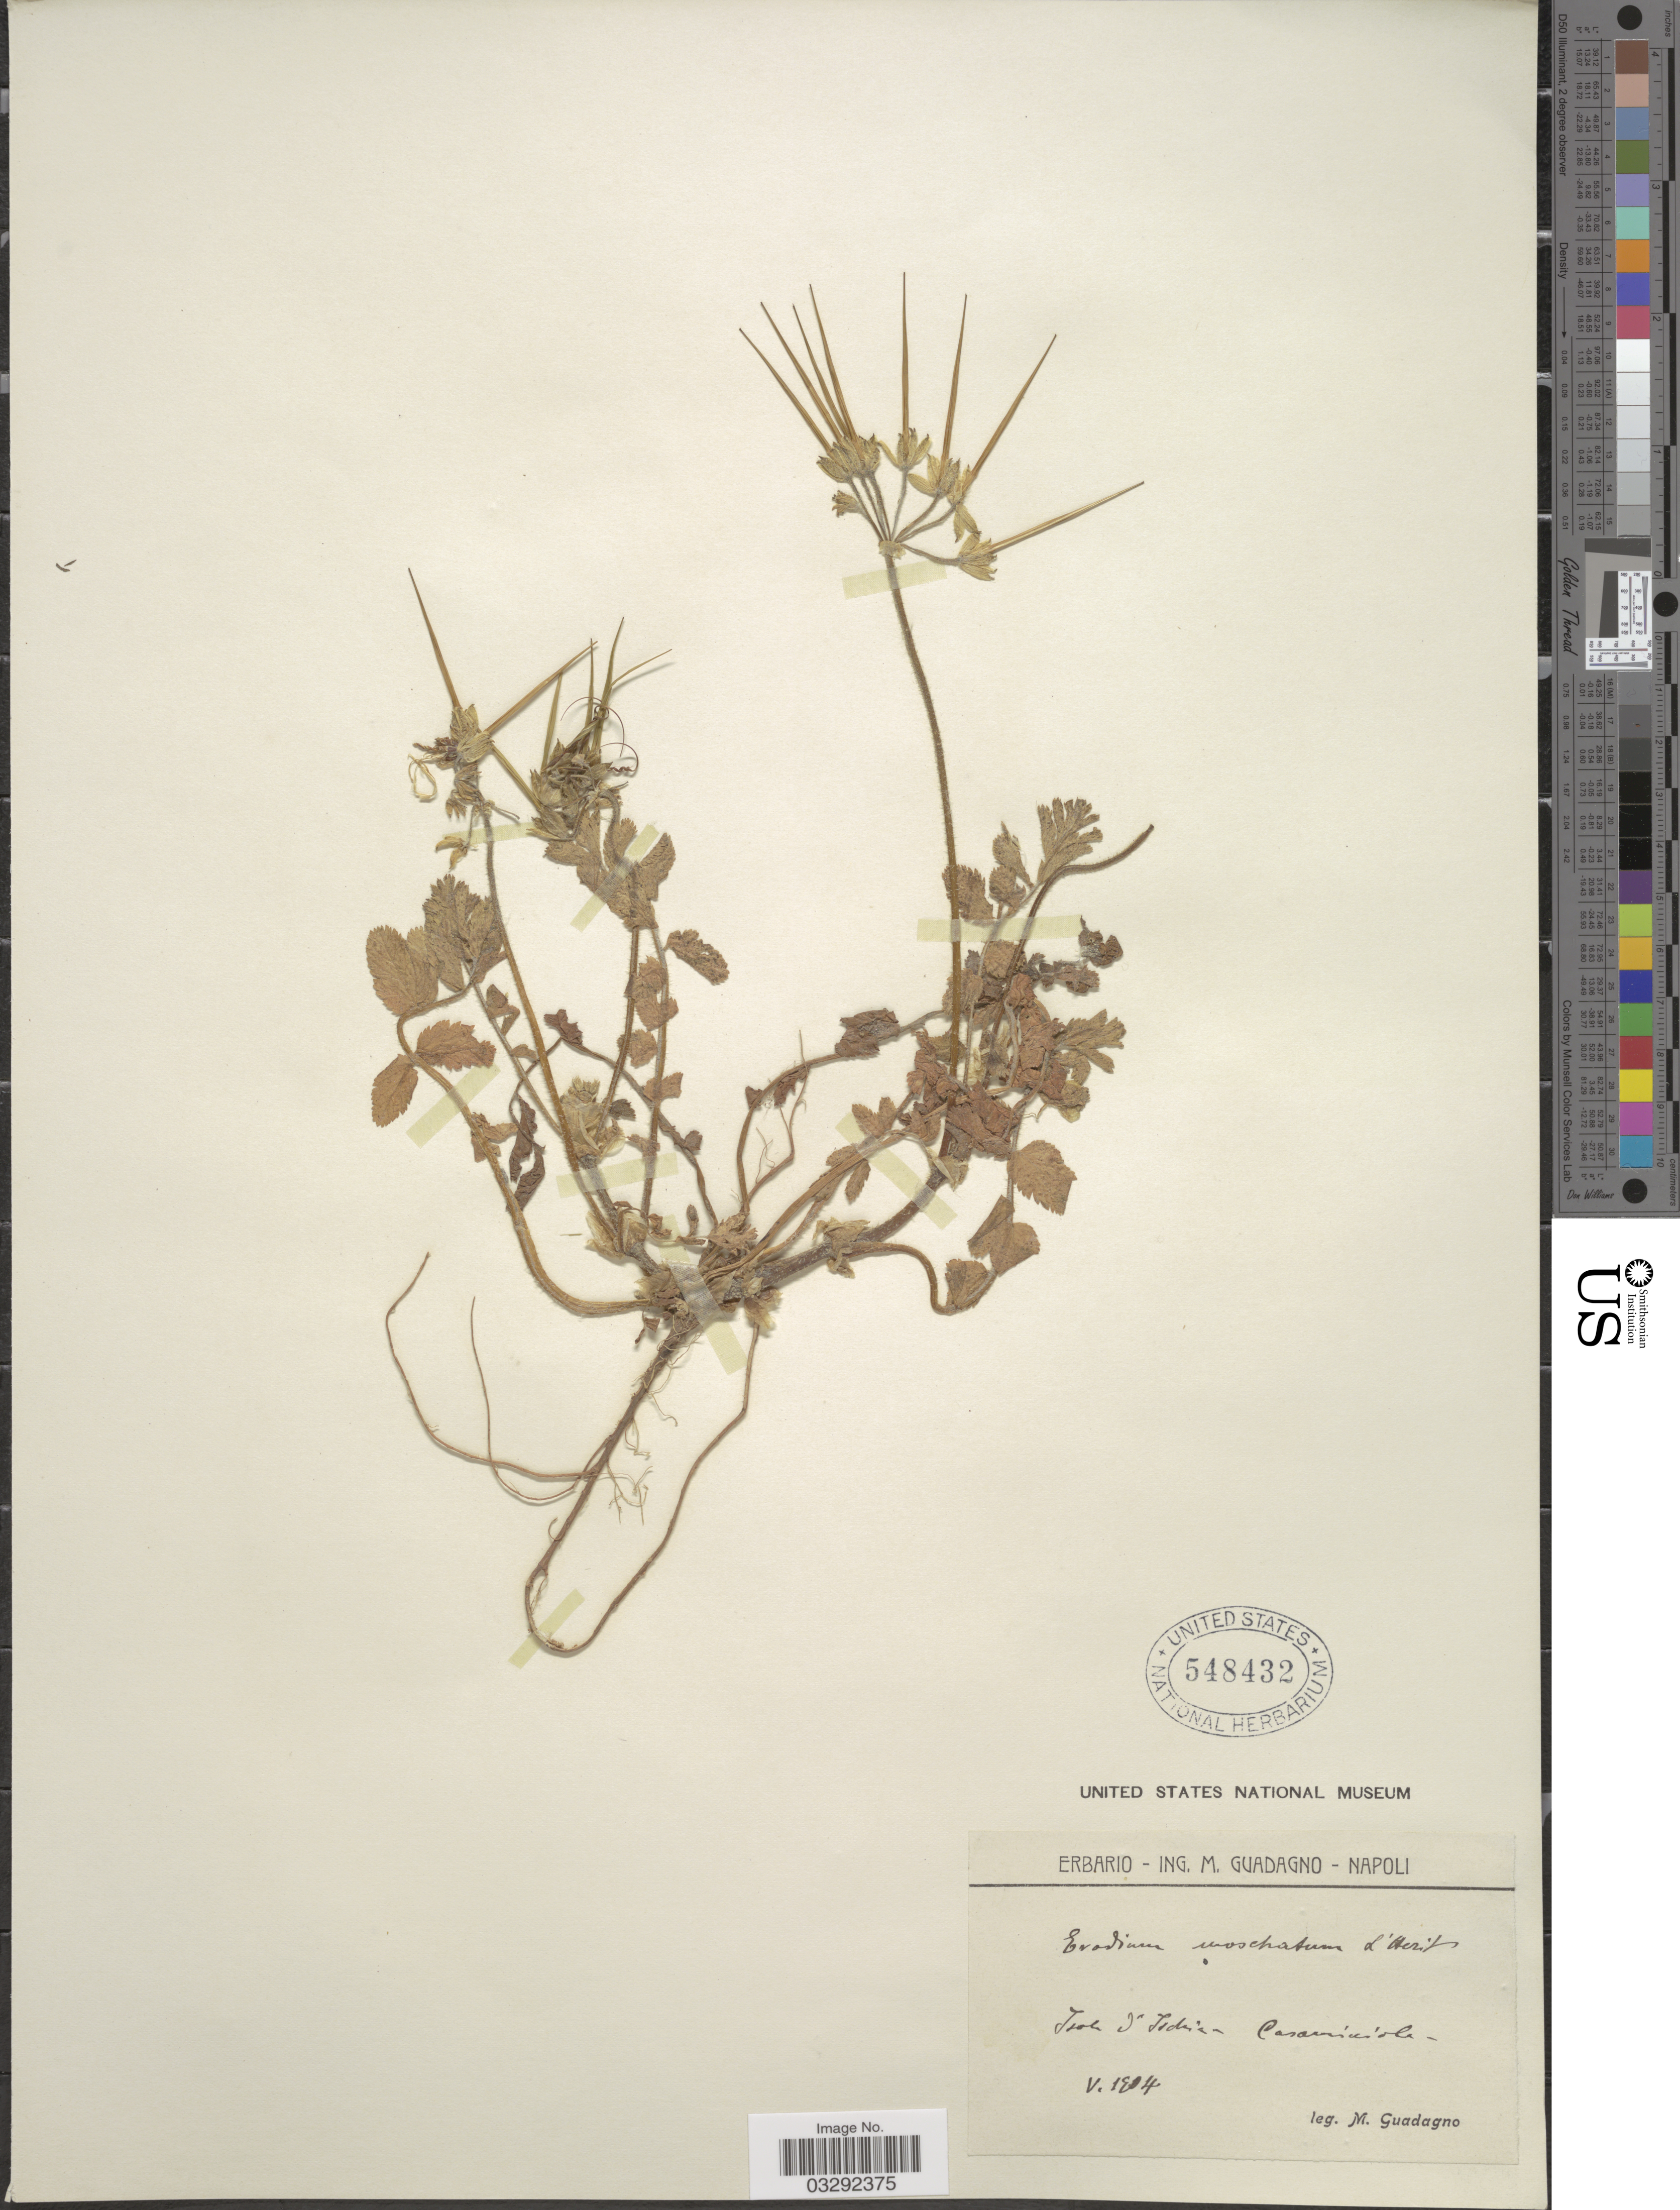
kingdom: Plantae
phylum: Tracheophyta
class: Magnoliopsida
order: Geraniales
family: Geraniaceae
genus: Erodium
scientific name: Erodium moschatum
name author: (L.) L'Hér. ex Aiton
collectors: M. Guadagno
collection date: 1904-05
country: Italy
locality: Isola d'Ischia Casamicciola.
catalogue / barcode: US 548432